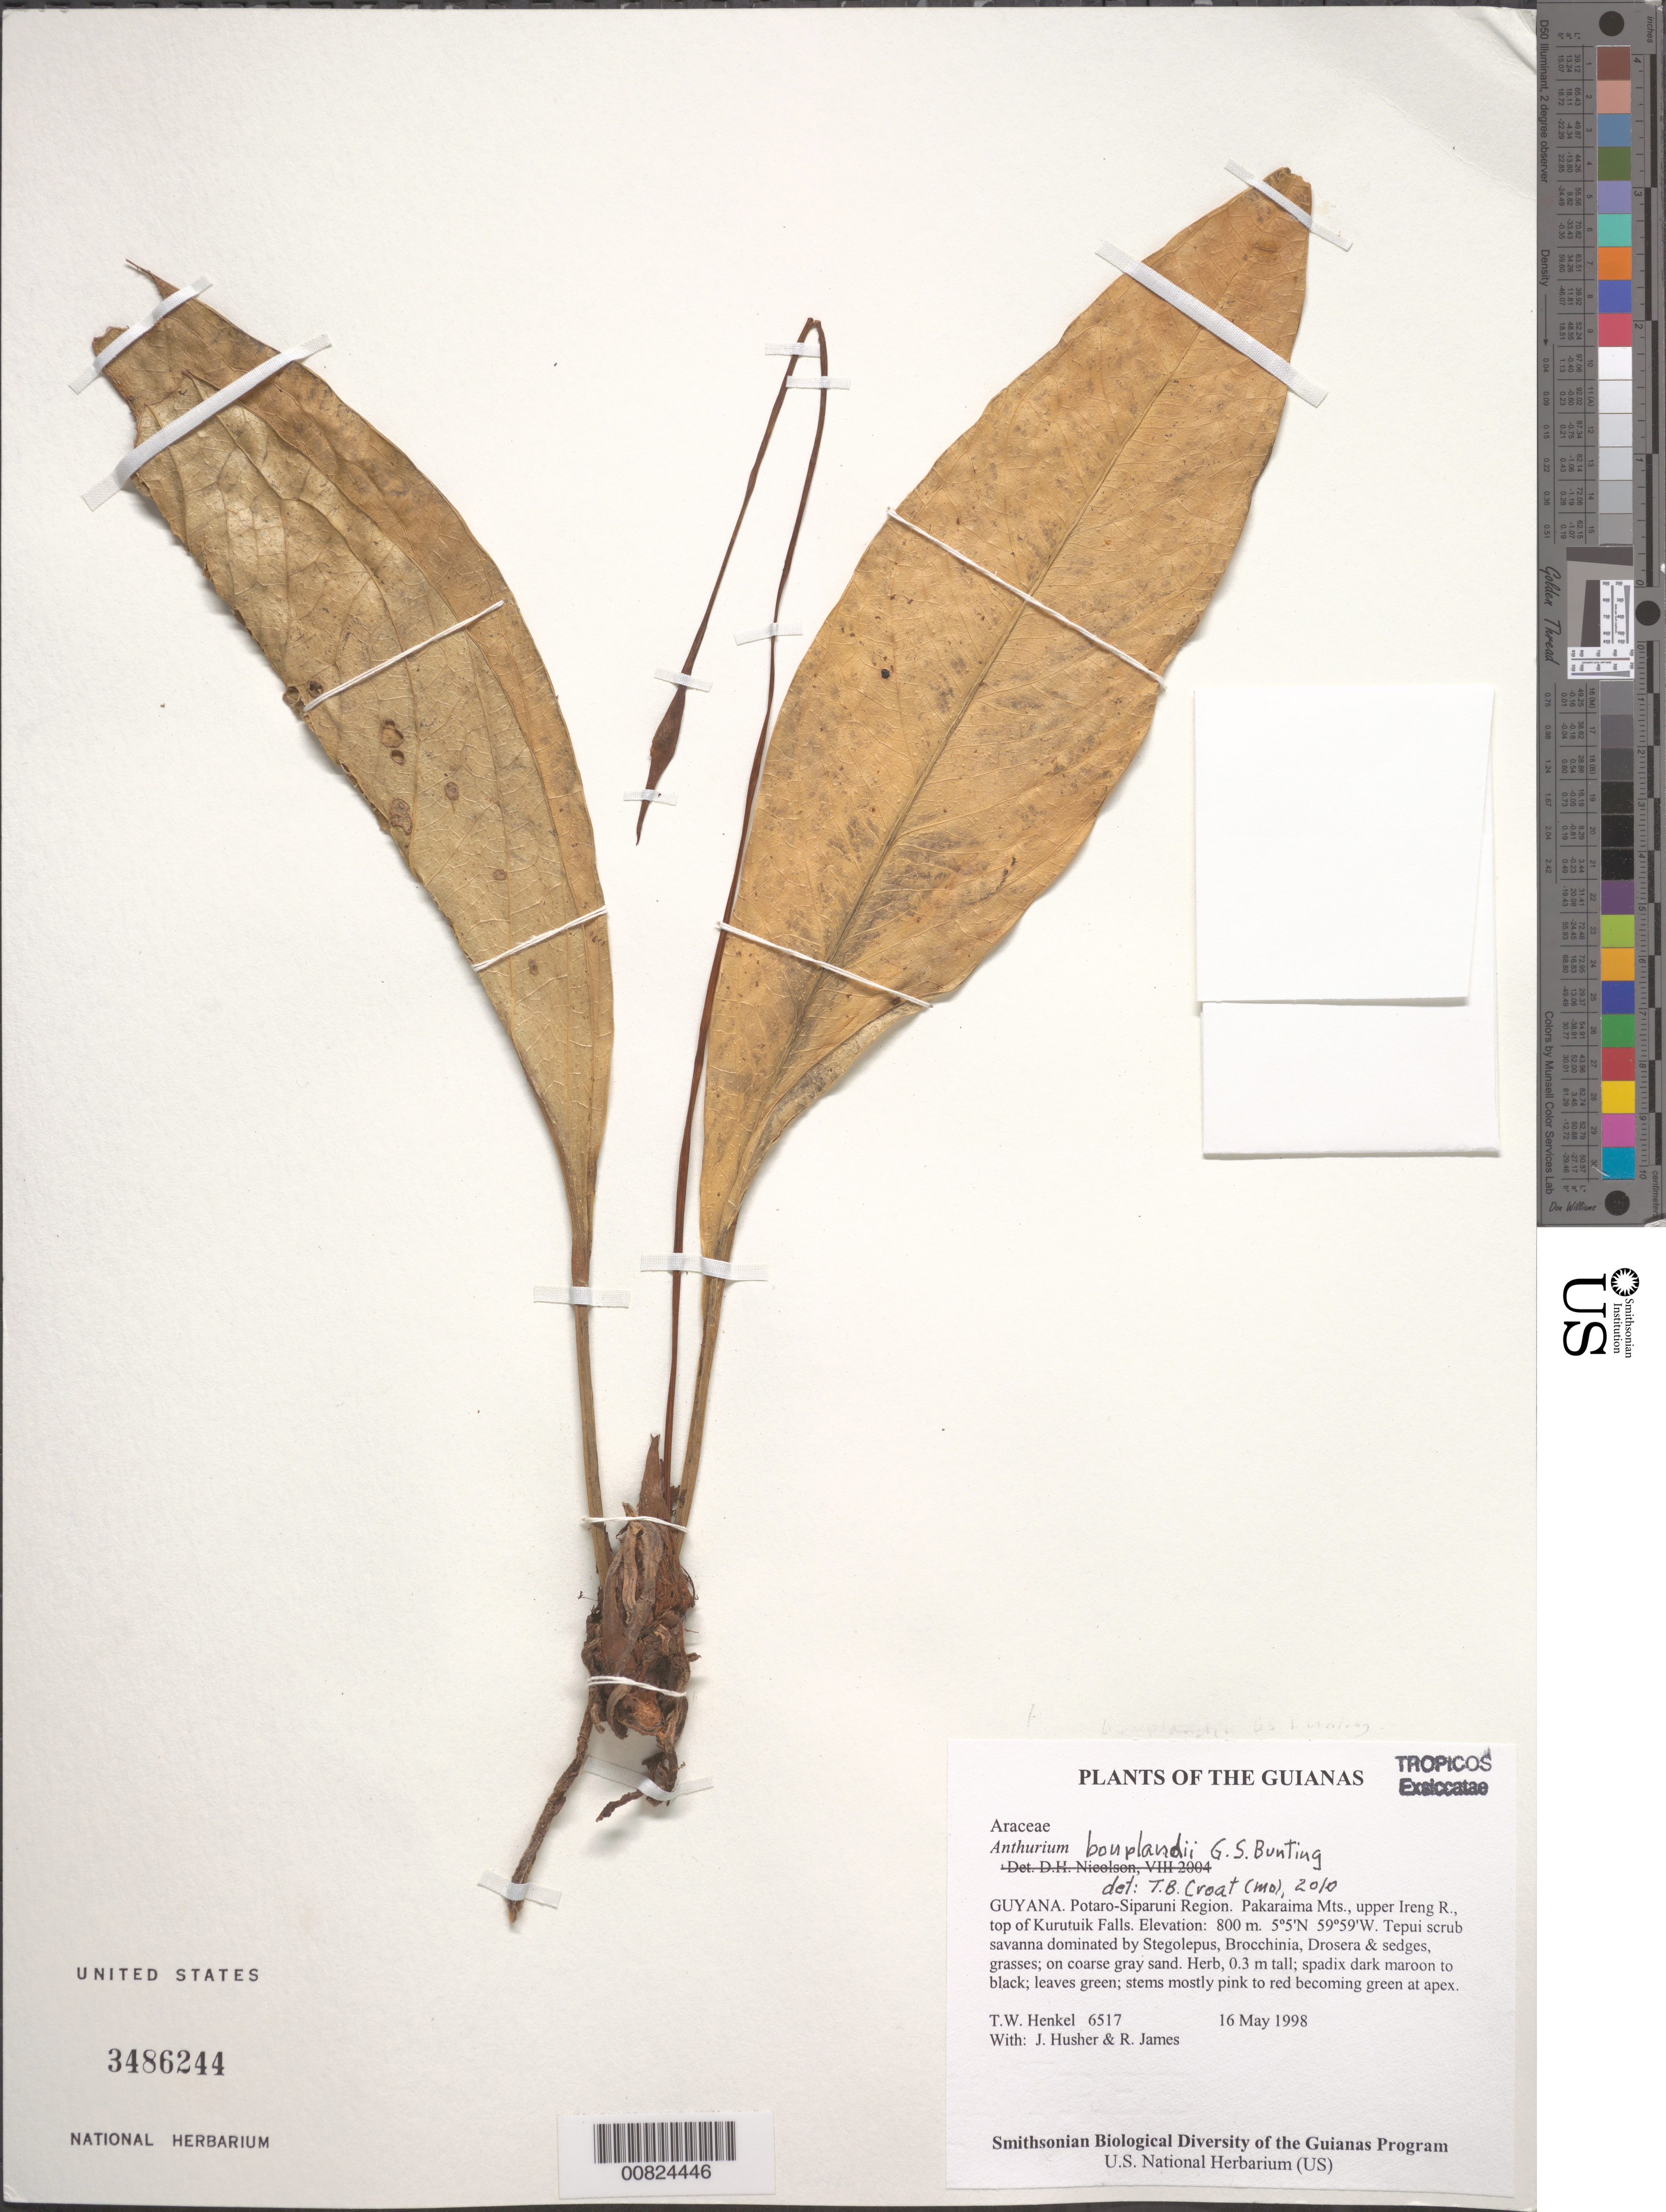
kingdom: Plantae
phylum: Tracheophyta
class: Liliopsida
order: Alismatales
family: Araceae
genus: Anthurium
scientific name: Anthurium bonplandii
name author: G.S. Bunting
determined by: Croat, Thomas B., Missouri Botanical Garden (MO)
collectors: T. Henkel, J. Husher & R. James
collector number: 6517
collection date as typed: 16 May 1998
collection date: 1998-05-16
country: Guyana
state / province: Potaro-Siparuni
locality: Pakaraima Mts., upper Ireng R., top of Kurutuik Falls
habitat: Tepui scrub savanna dominated by Stegolepus, Brocchinia, Drosera & sedges, grasses; on coarse gray sand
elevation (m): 800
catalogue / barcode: US 3486244